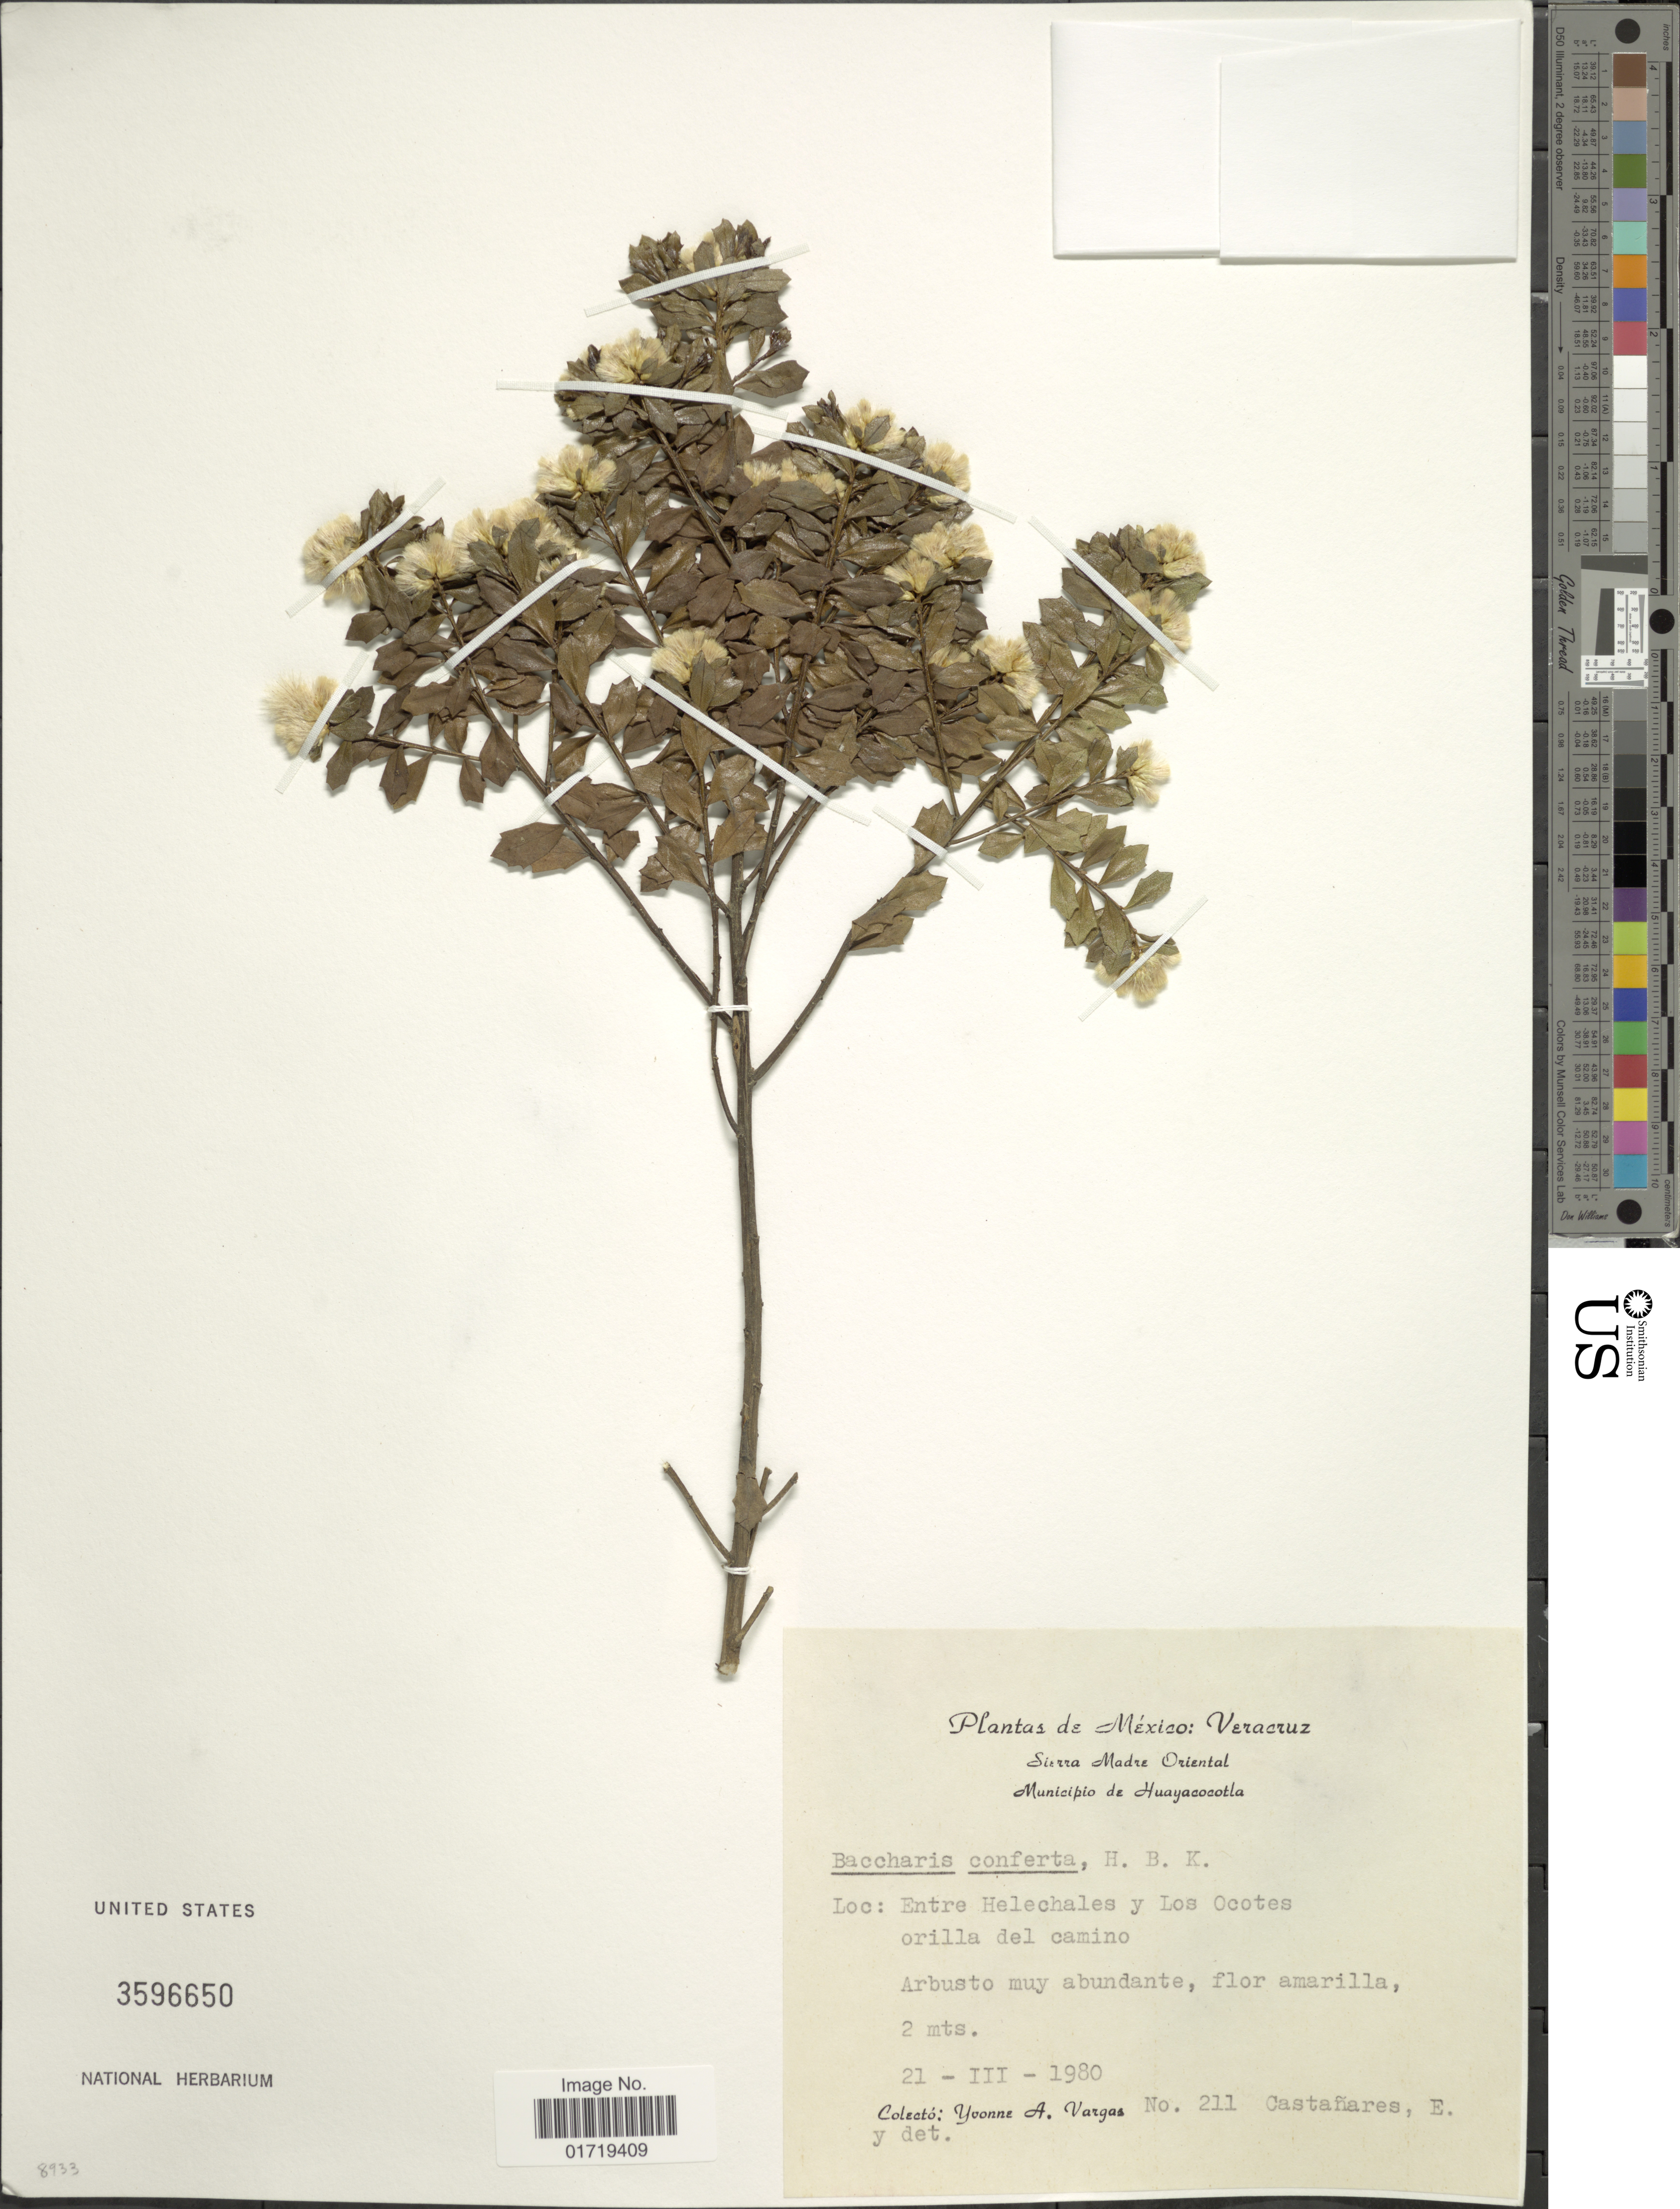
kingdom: Plantae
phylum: Tracheophyta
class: Magnoliopsida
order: Asterales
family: Asteraceae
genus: Baccharis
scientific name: Baccharis conferta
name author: Kunth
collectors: Y. Vargas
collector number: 211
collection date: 1980-03-21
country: Mexico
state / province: Veracruz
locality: VeraCruz, Sierra Madre Oriental, Municipio de Huayacocotla, Entre Helechales y Los Ocotes orilla del camino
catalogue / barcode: US 3596650